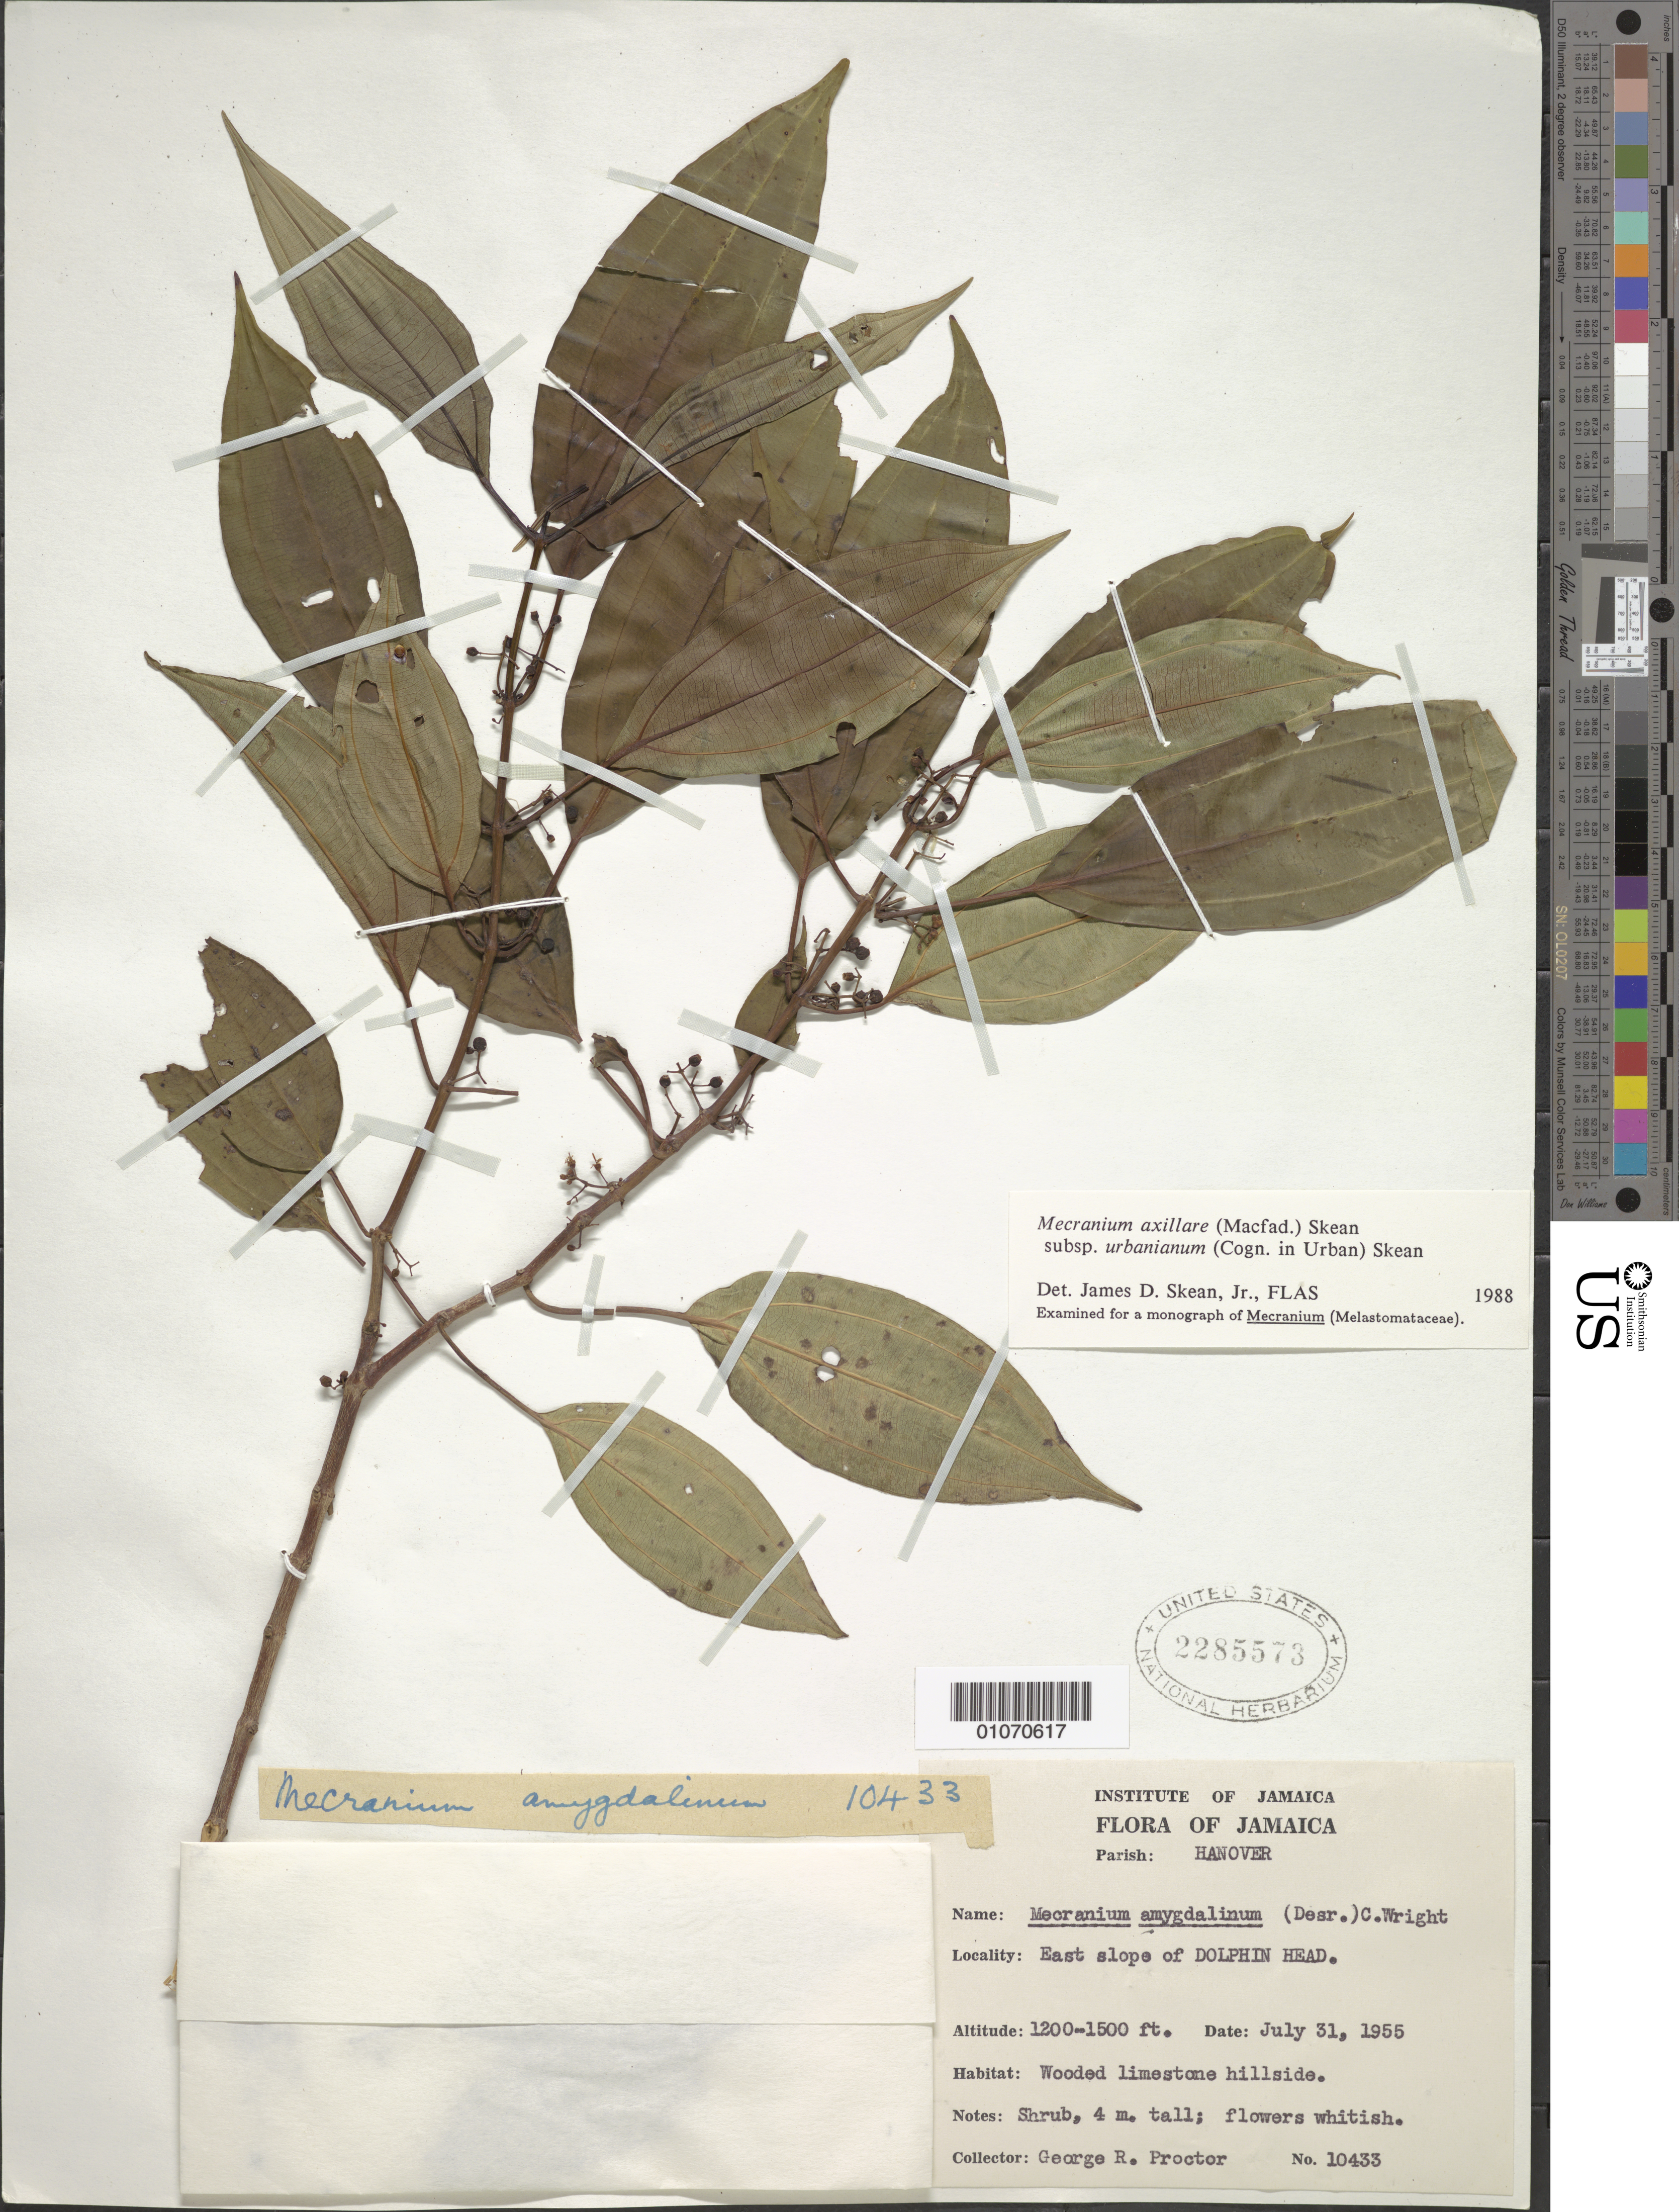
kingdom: Plantae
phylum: Tracheophyta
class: Magnoliopsida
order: Myrtales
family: Melastomataceae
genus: Mecranium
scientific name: Mecranium axillare subsp. urbanianum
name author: (Cogn.) Skean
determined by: Skean, J. D., Jr.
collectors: G. R. Proctor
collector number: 10433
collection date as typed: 31 Jul 1955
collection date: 1955-07-31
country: Jamaica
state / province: Hanover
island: Jamaica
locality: Dolphin Head, E slope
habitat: Wooded limestone hillside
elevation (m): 366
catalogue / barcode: US 2285573